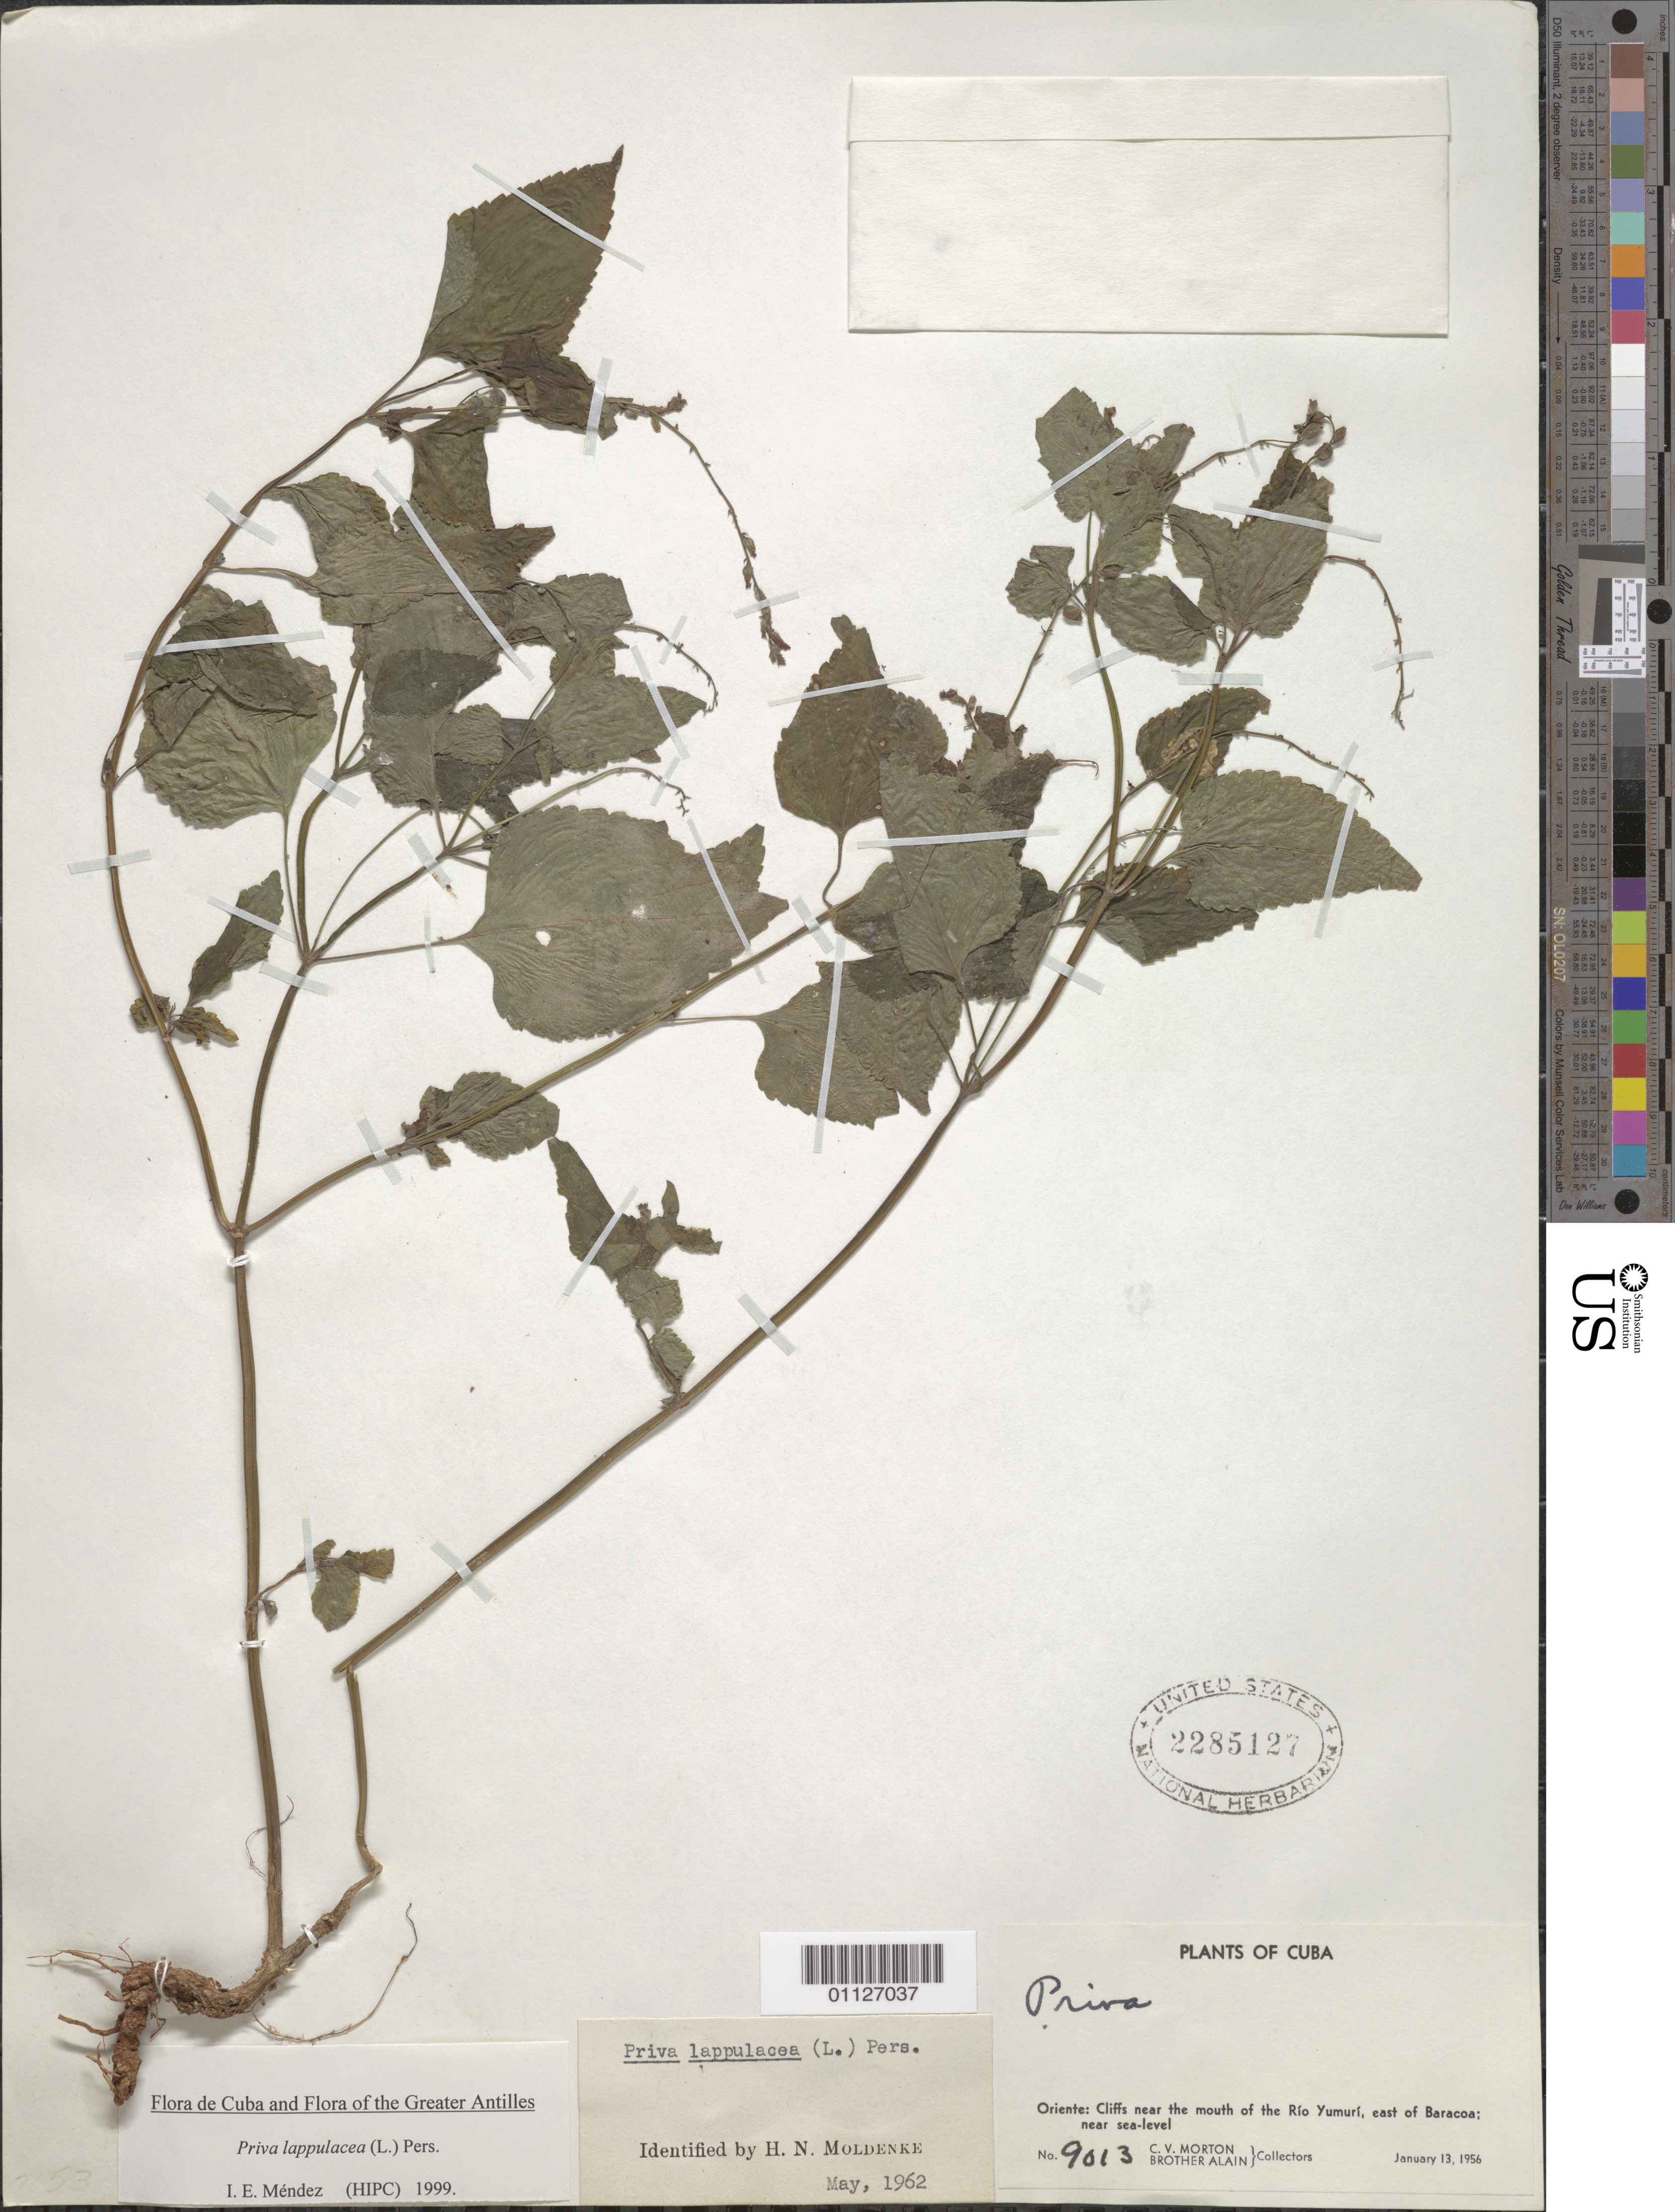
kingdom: Plantae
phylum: Tracheophyta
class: Magnoliopsida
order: Lamiales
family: Verbenaceae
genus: Priva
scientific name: Priva lappulacea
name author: (L.) Pers.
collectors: C. V. Morton & A. H. Liogier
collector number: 9013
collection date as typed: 13 Jan 1956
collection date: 1956-01-13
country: Cuba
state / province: Guantánamo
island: Cuba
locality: Cliffs near the mouth of the Río Yumurí, E of Baracoa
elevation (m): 0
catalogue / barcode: US 2285127